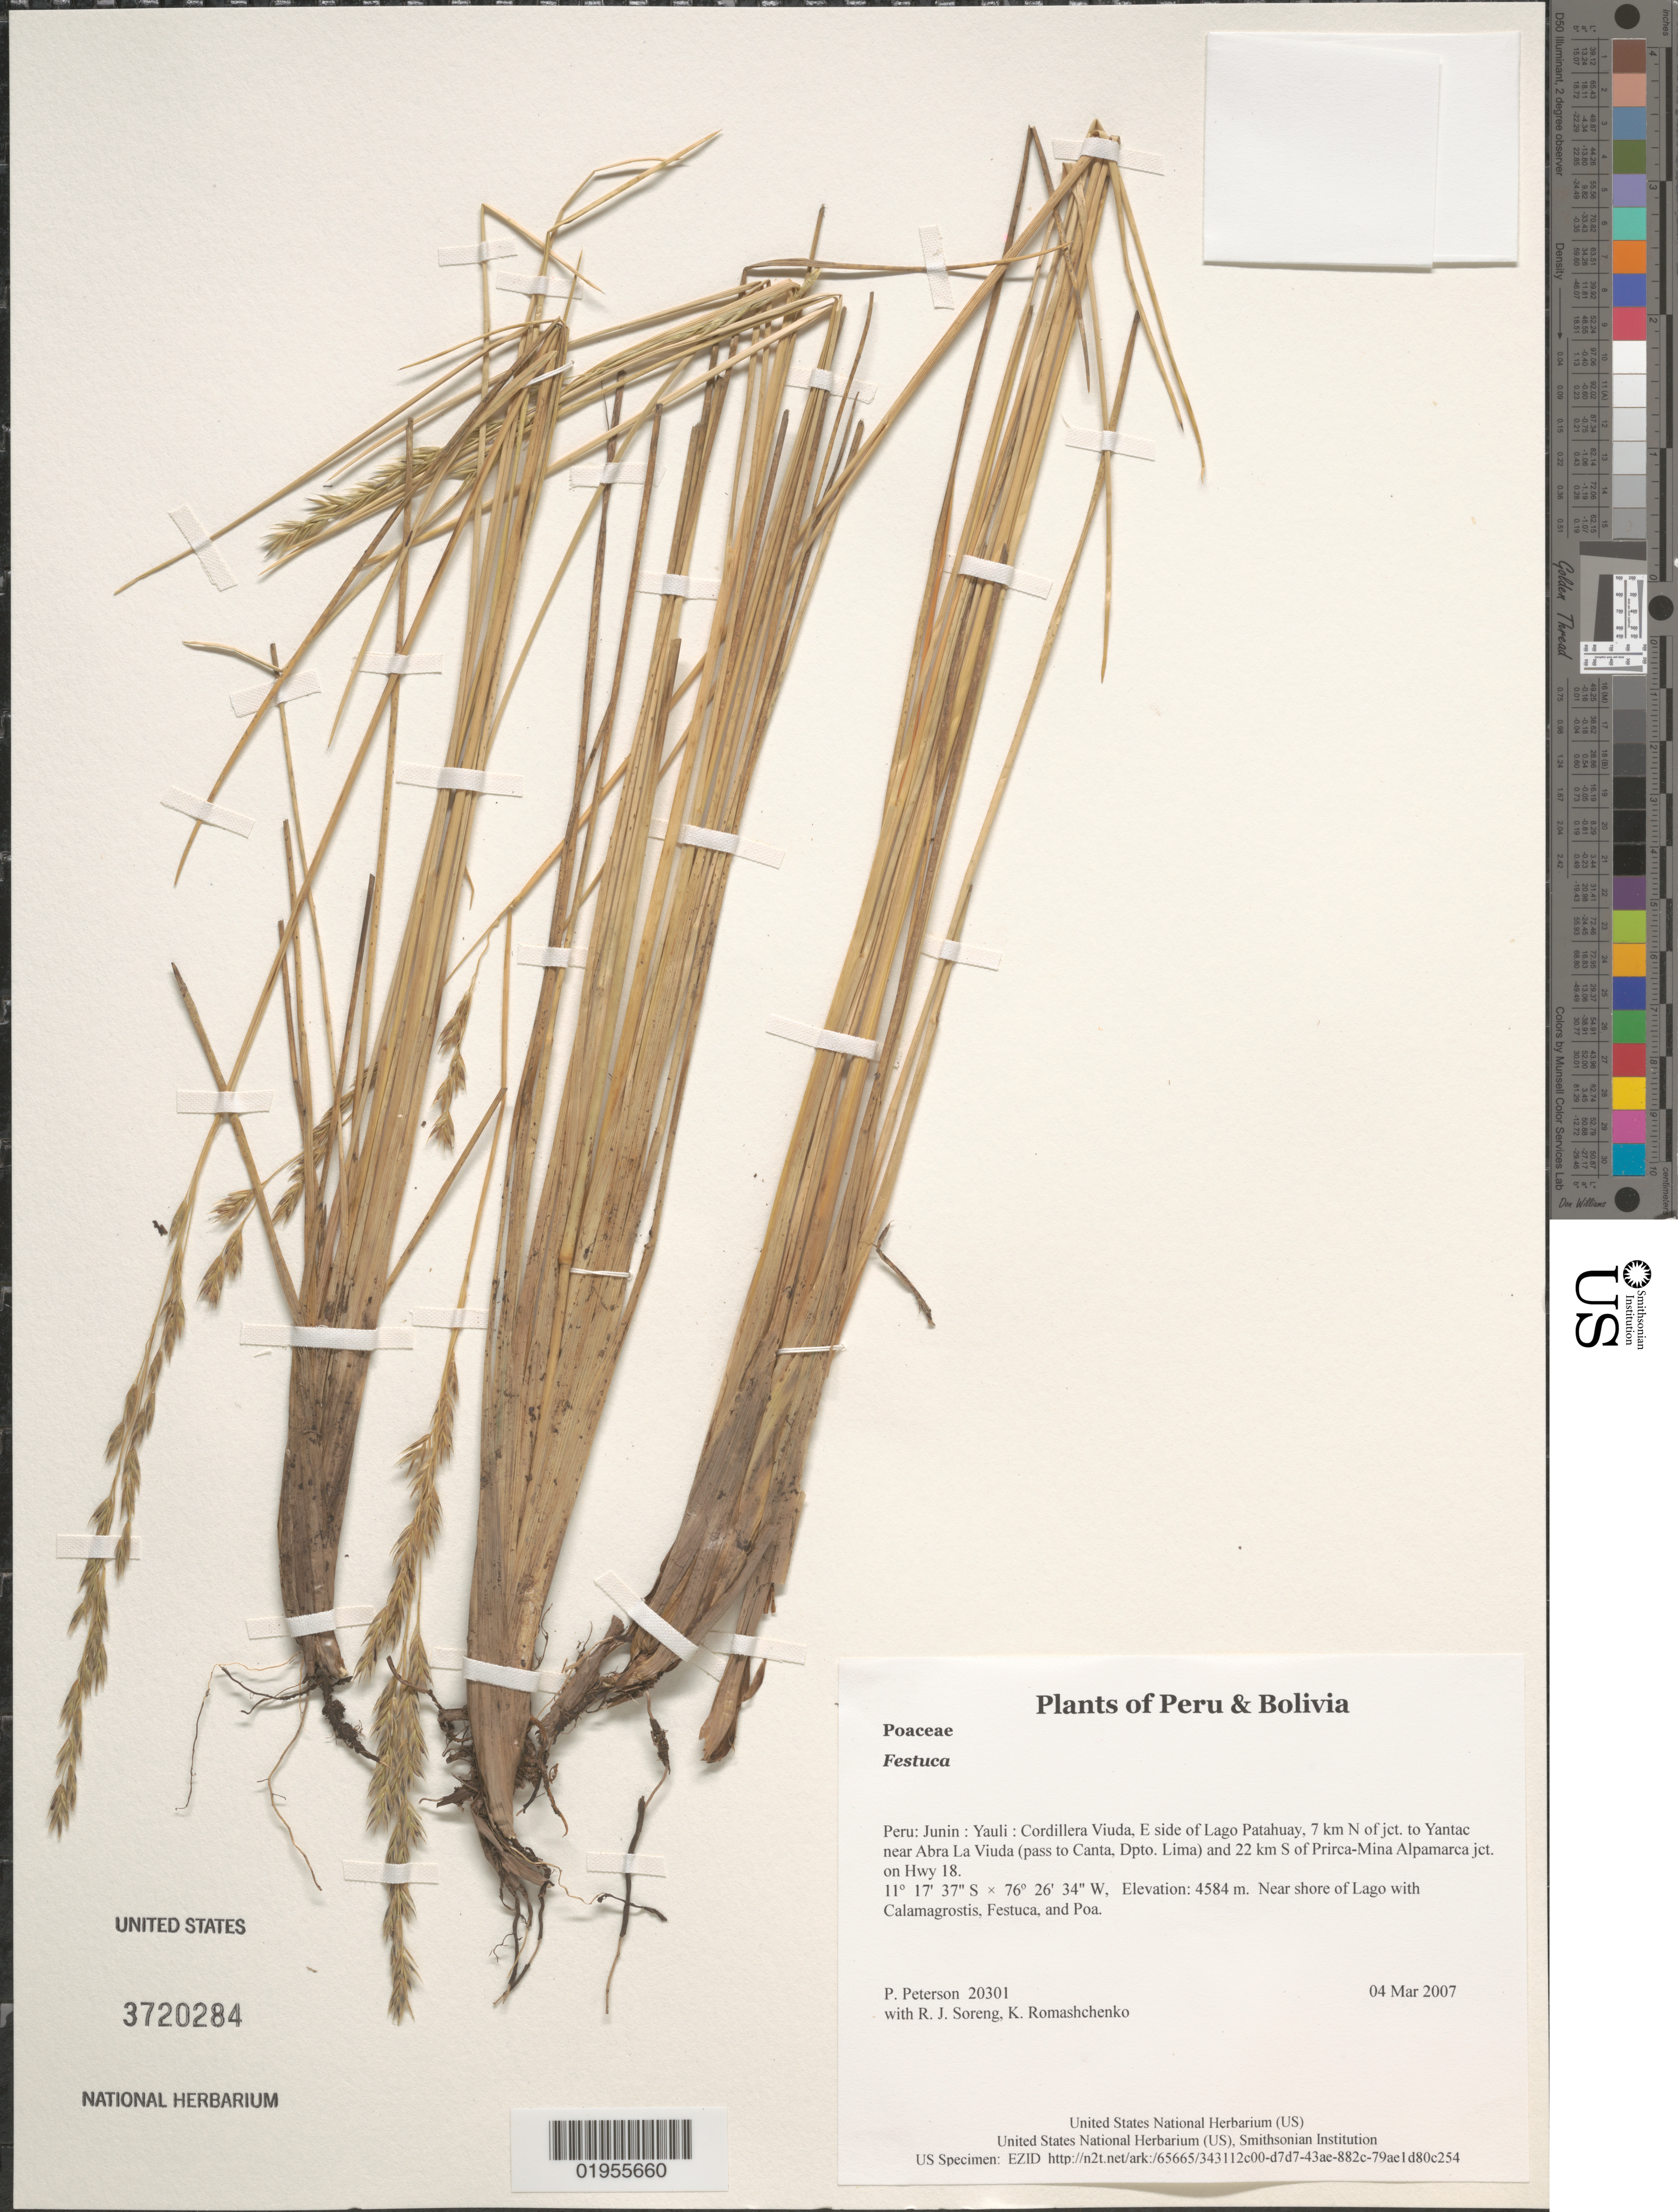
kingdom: Plantae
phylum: Tracheophyta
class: Liliopsida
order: Poales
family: Poaceae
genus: Festuca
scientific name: Festuca sp.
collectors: P. M. Peterson, R. J. Soreng & K. Romashchenko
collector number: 20301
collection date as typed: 04 Mar 2007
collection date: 2007-03-04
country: Peru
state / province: Junín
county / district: Yauli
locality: Cordillera Viuda, E side of Lago Patahuay, 7 km N of jct. to Yantac near Abra La Viuda (pass to Canta, Dpto. Lima) and 22 km S of Prirca-Mina Alpamarca jct. on Hwy 18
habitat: Near shore of Lago with Calamagrostis, Festuca, and Poa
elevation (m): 4584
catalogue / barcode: US 3720284